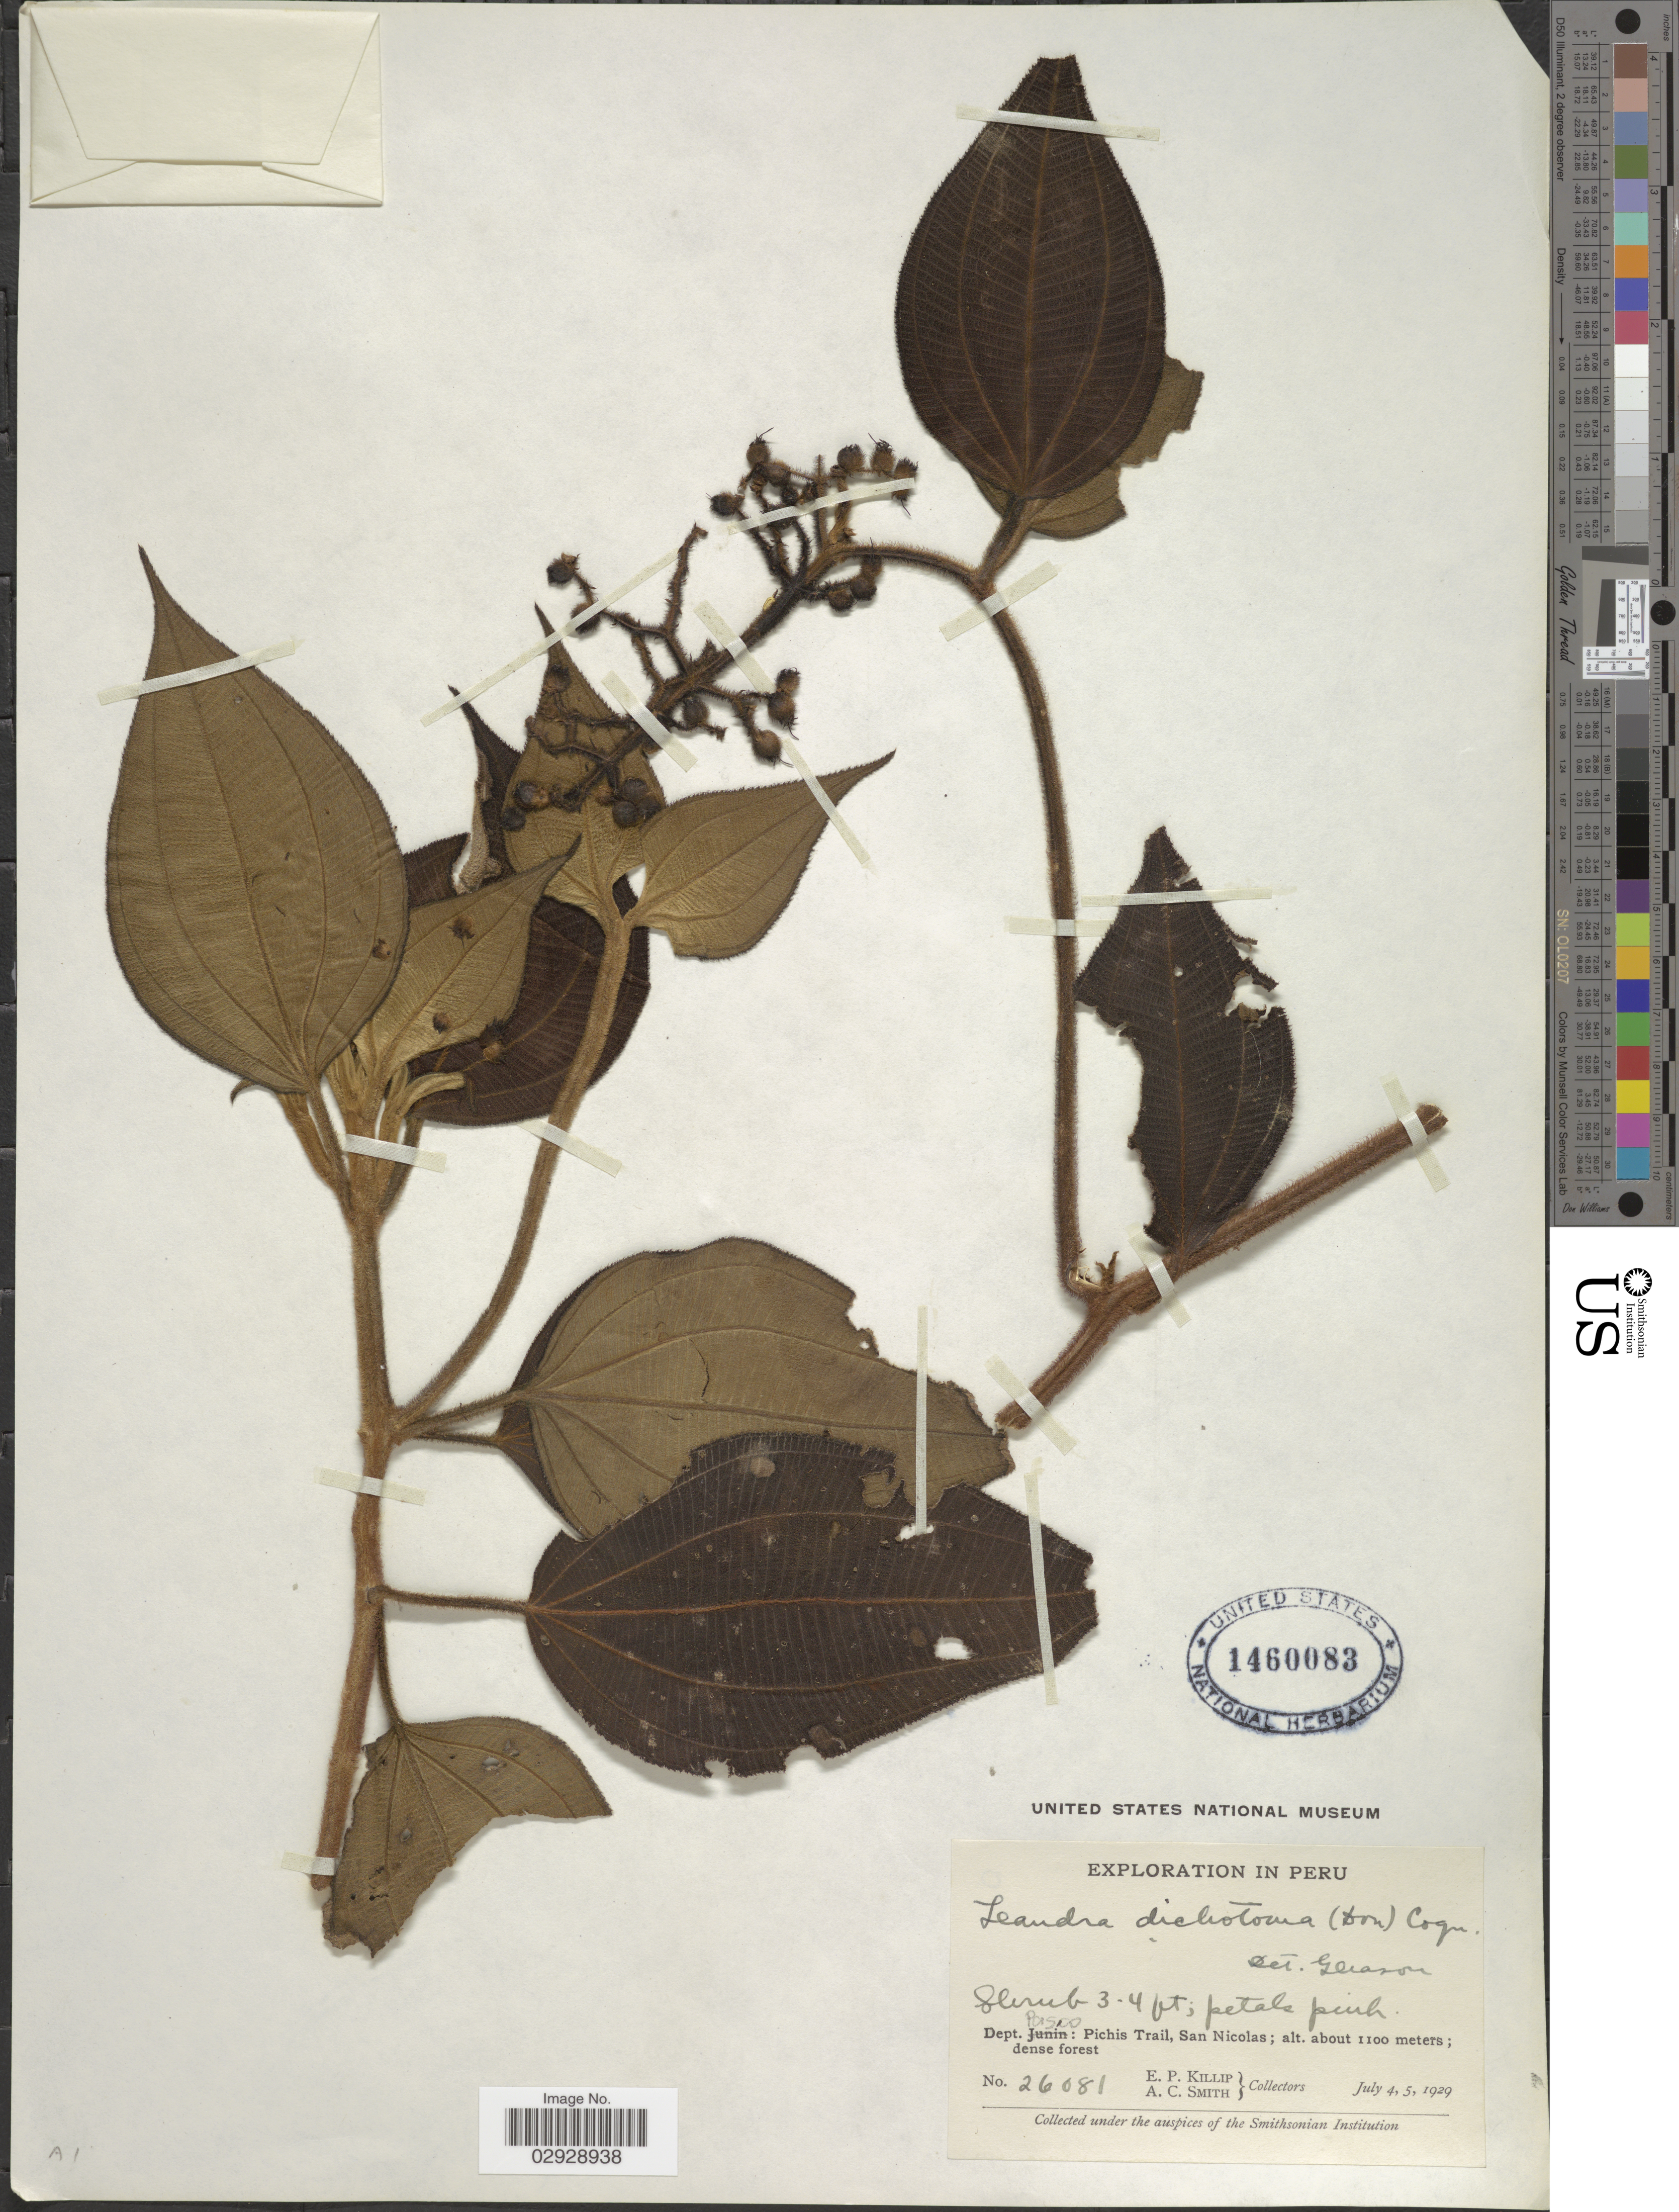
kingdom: Plantae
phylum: Tracheophyta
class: Magnoliopsida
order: Myrtales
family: Melastomataceae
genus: Leandra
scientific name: Leandra dichotoma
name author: (D. Don) Cogn.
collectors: E. P. Killip & A. C. Smith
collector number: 26081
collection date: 1929-07-04/1929-07-05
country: Peru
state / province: Pasco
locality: Dept. Pasco: Pichis Trail, San Nicolas.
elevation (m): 1100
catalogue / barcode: US 1460083